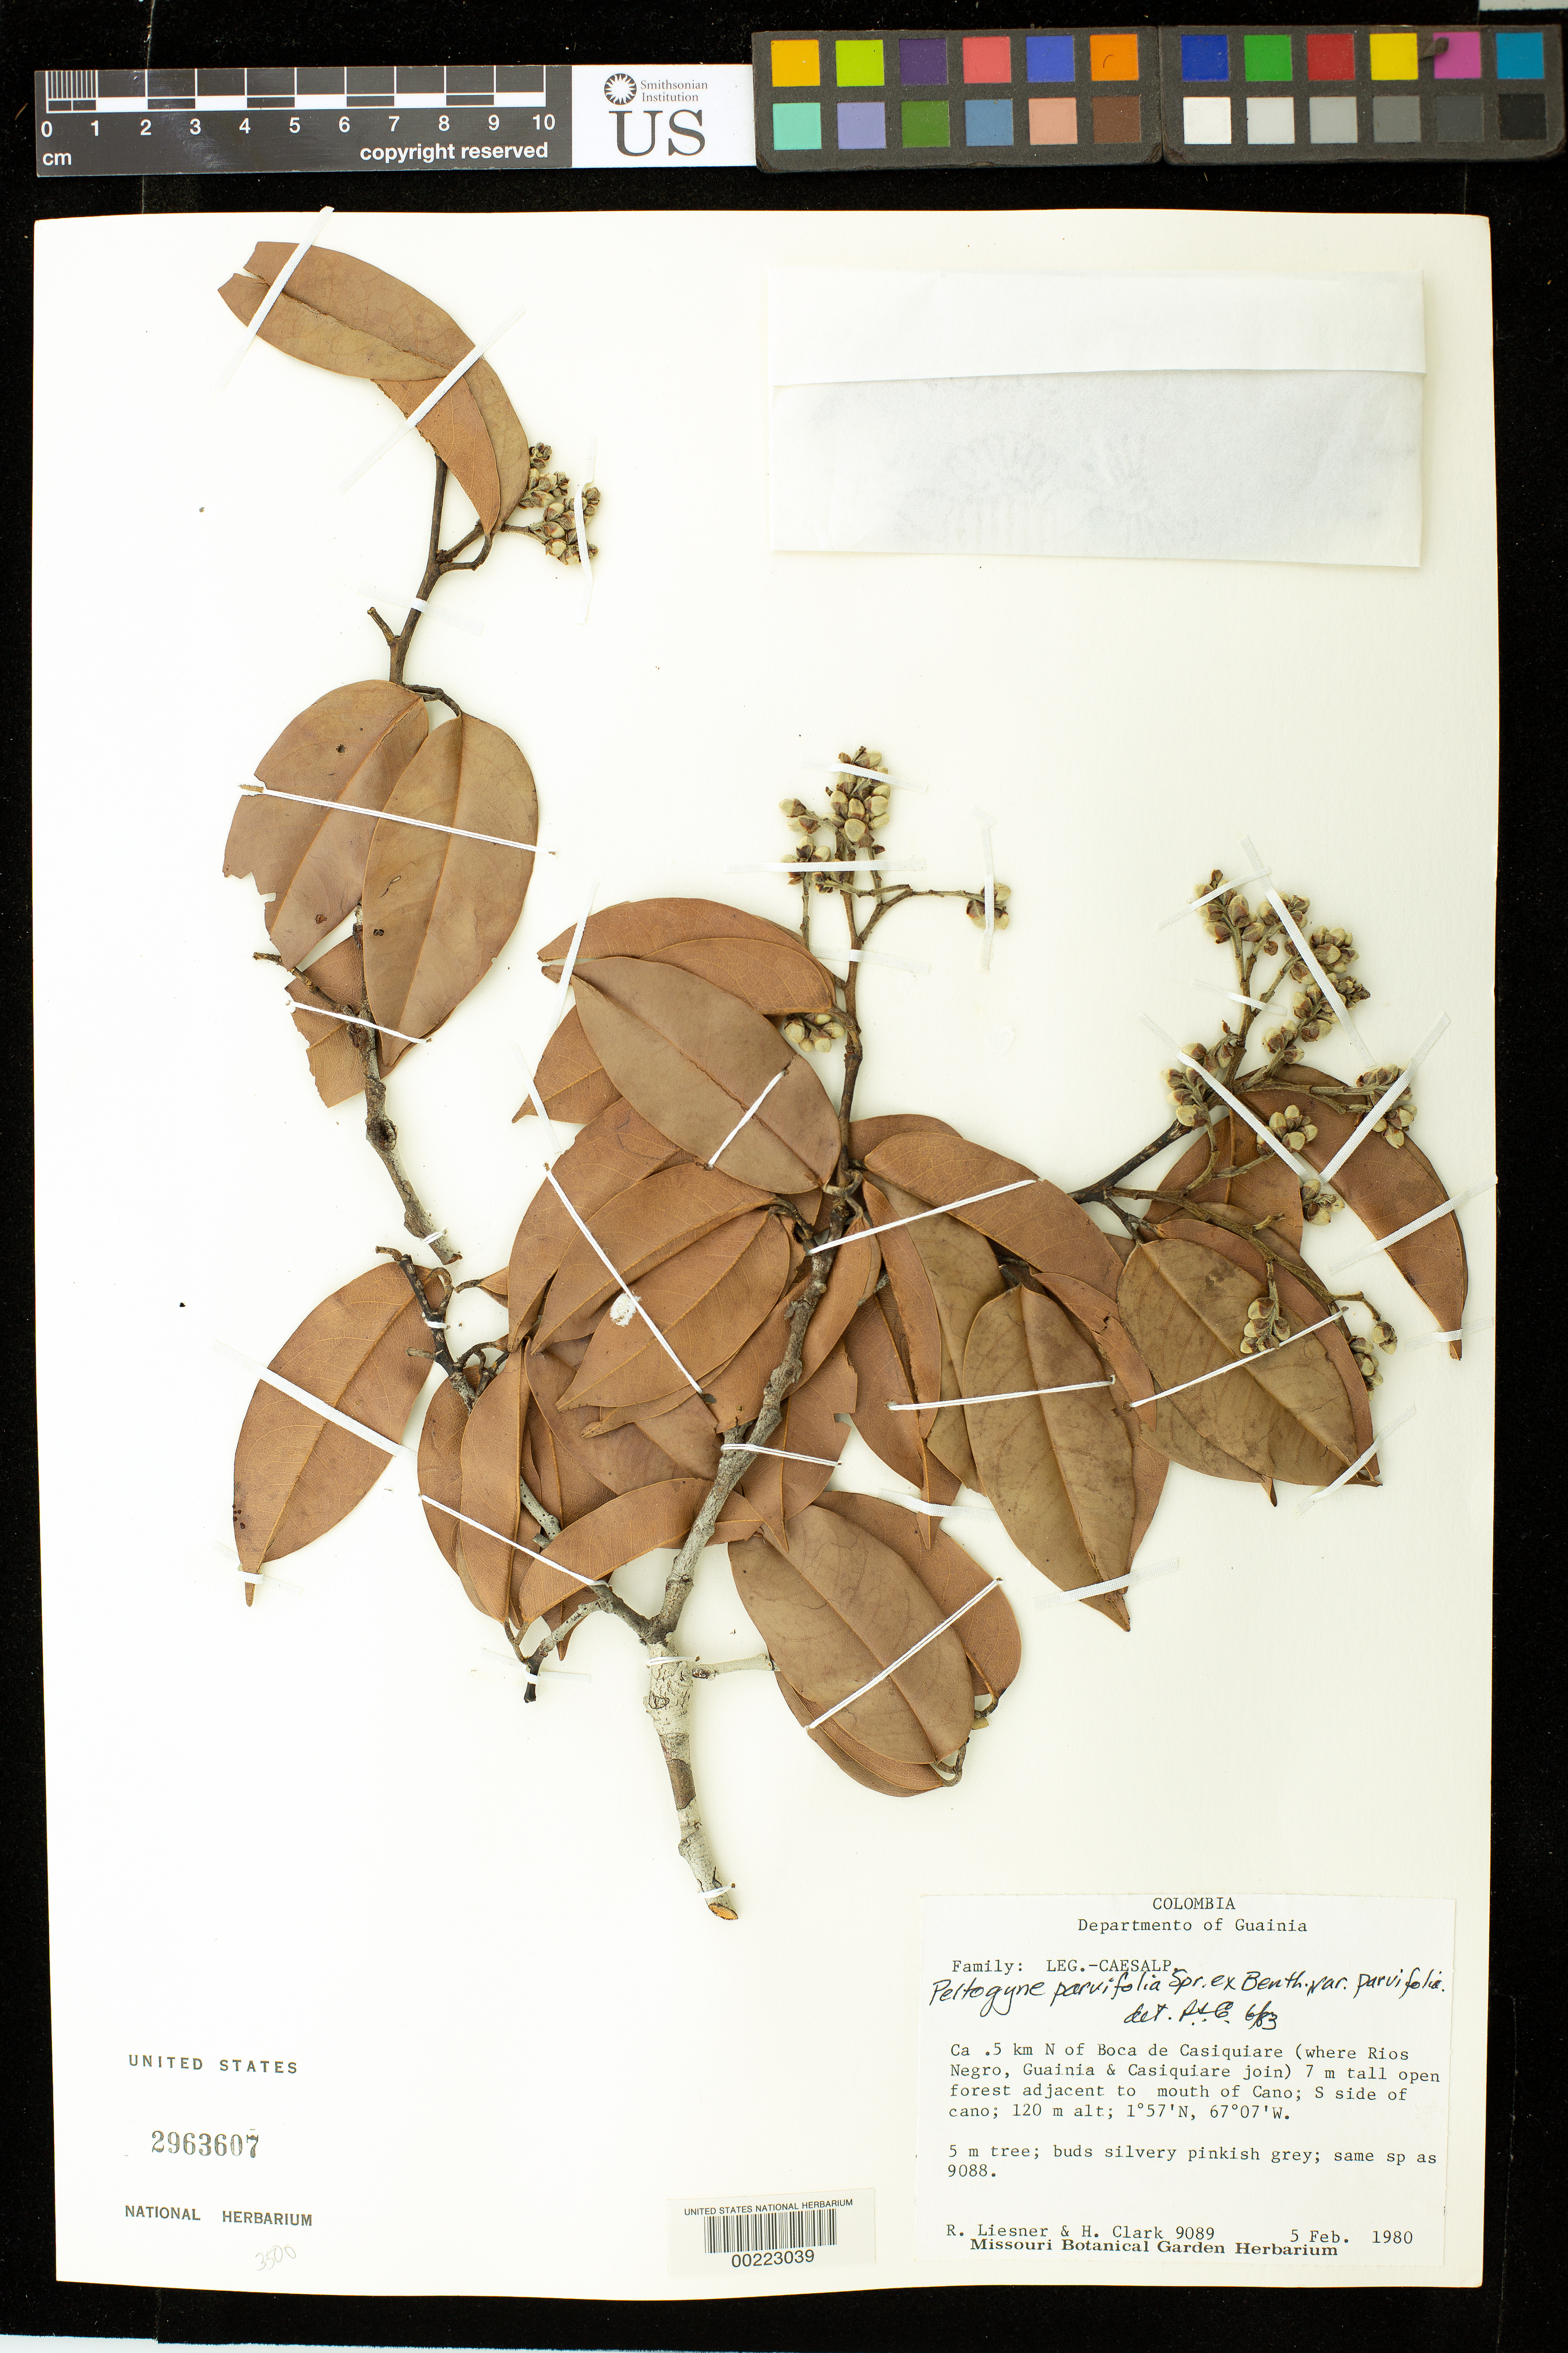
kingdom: Plantae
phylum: Tracheophyta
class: Magnoliopsida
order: Fabales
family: Fabaceae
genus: Peltogyne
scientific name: Peltogyne parvifolia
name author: Spruce ex Benth.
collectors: R. L. Liesner & H. L. Clark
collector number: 9089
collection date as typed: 05 Feb 1980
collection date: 1980-02-05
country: Colombia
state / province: Guainía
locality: Ca .5 km N of Boca de Casiquiare (where Rios Negro, Guainia, Casiquiare join) adjacent to mouth of Caño; s side of Caño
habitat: Open forest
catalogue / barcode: US 2963607